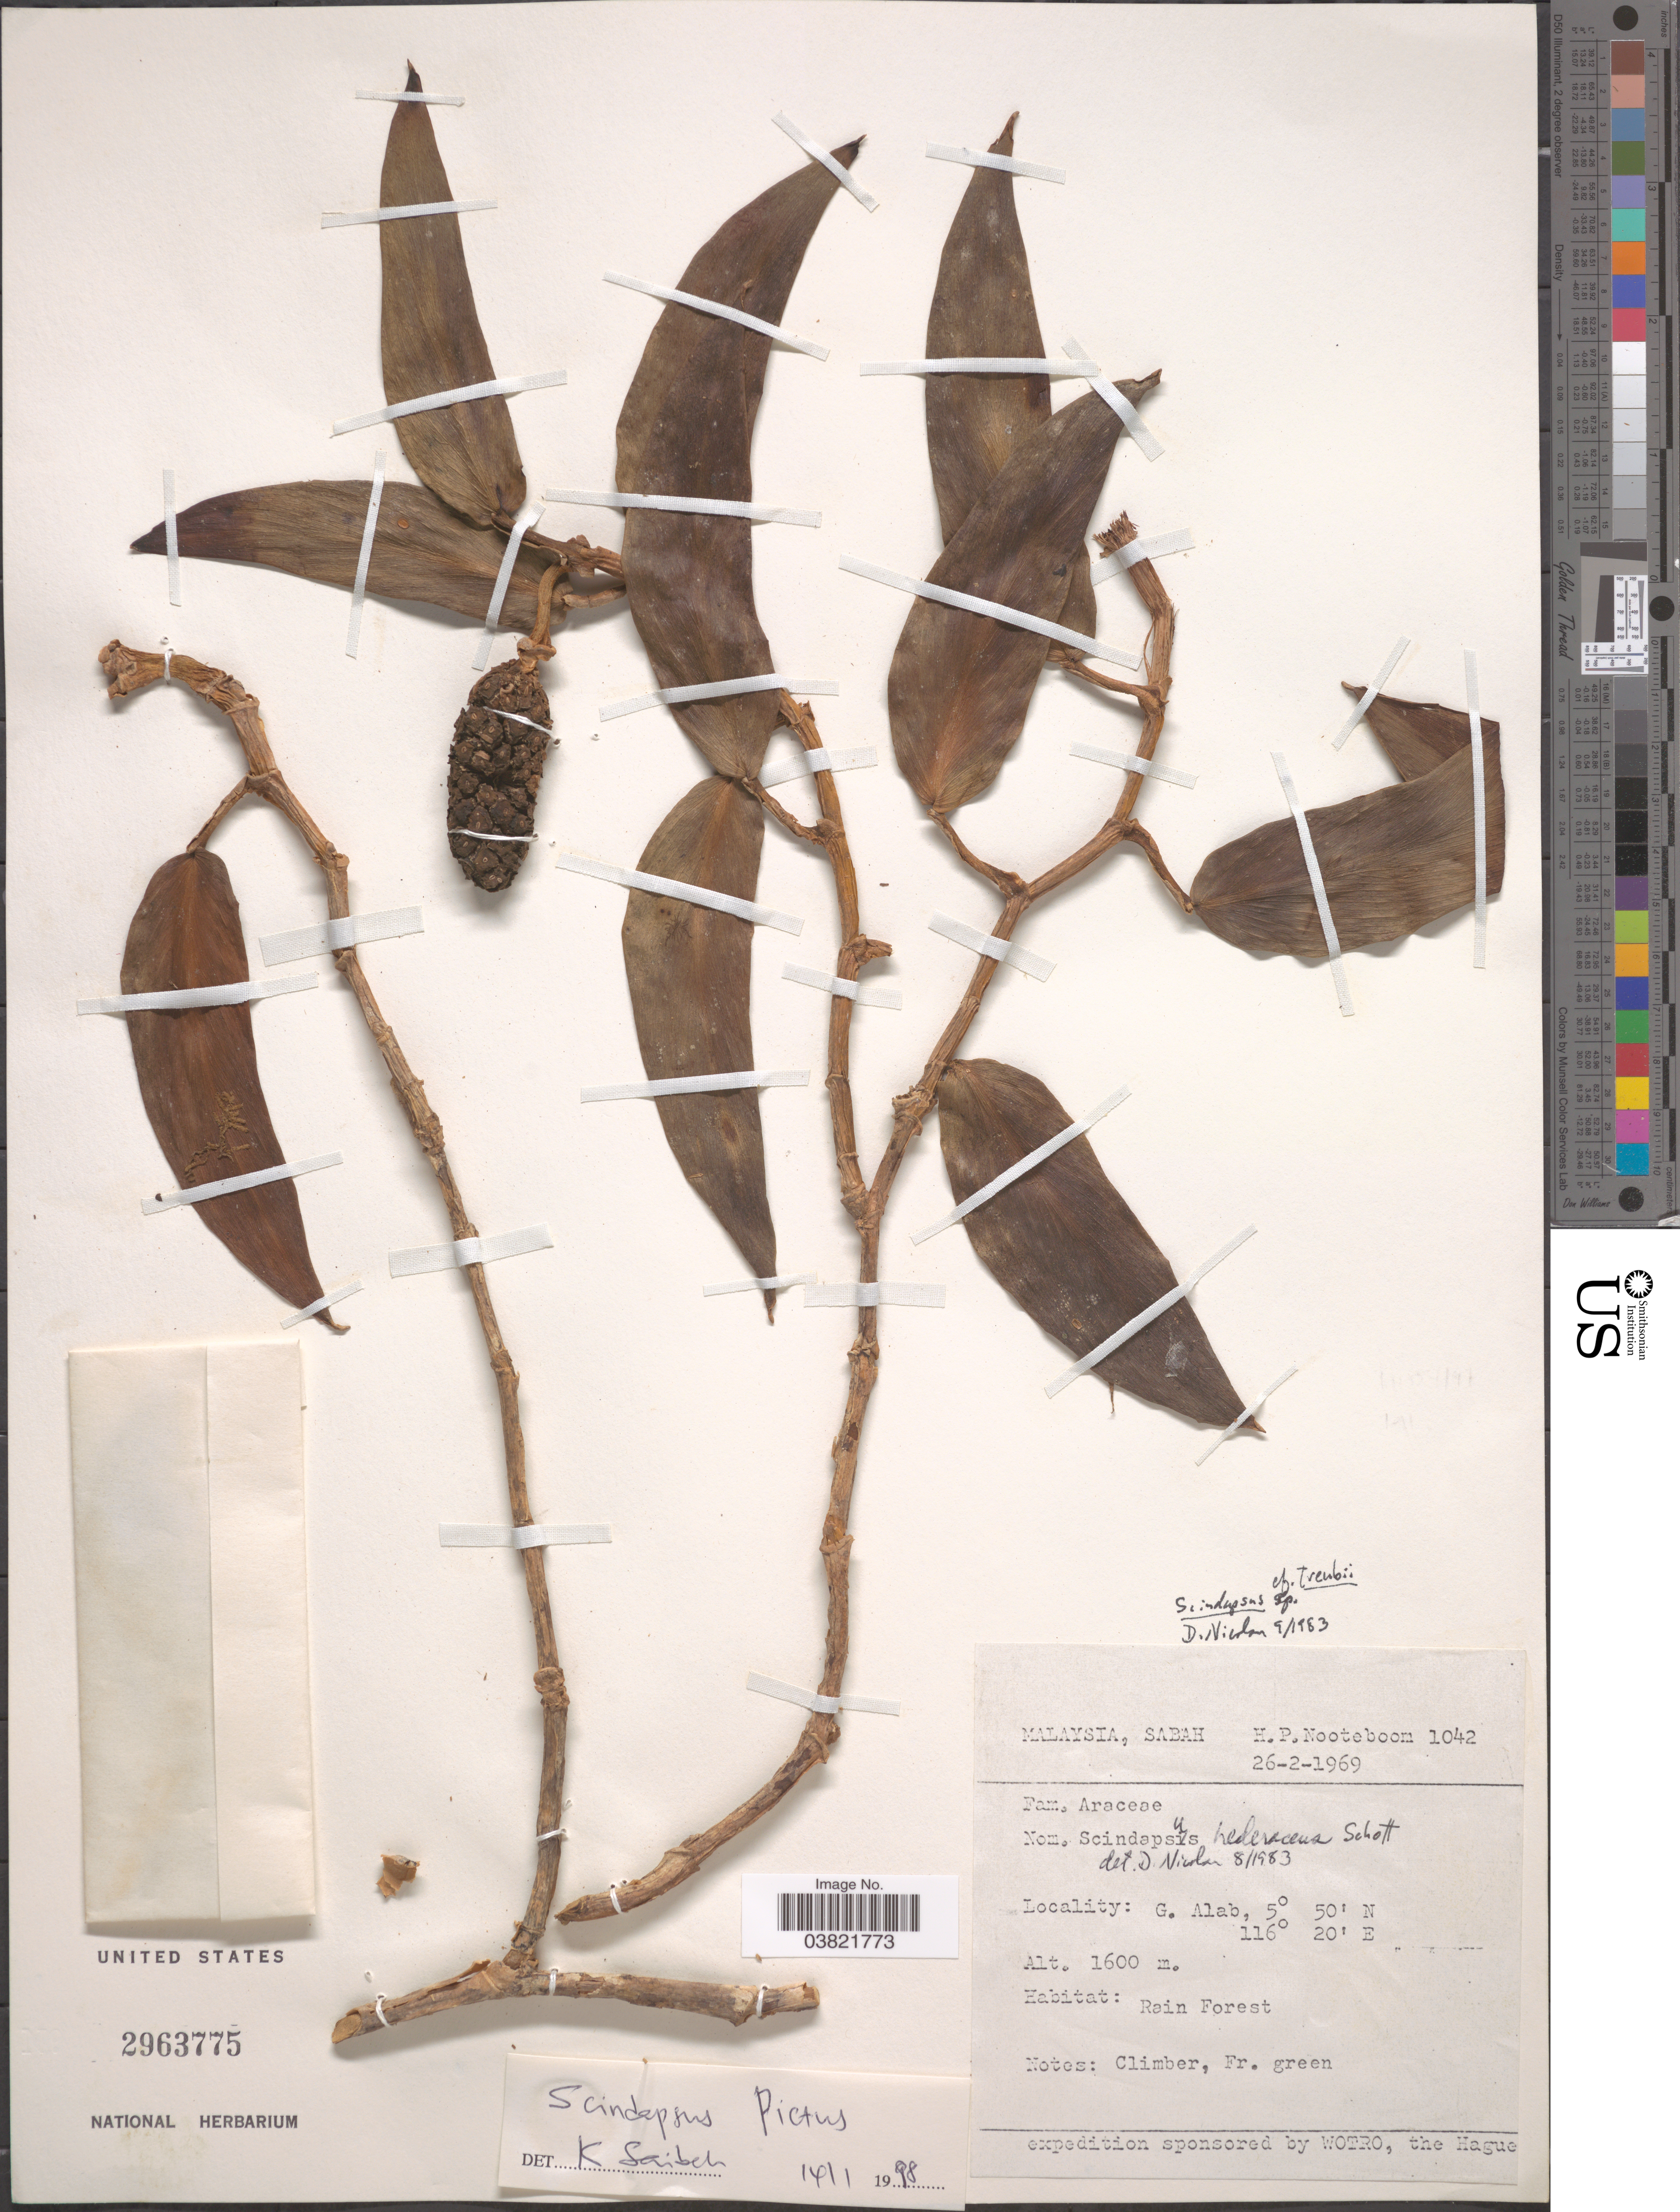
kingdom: Plantae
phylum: Tracheophyta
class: Liliopsida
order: Alismatales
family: Araceae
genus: Scindapsus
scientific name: Scindapsus pictus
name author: Hassk.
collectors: H. P. Nooteboom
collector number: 1042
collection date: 1969-02-26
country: Malaysia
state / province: Sabah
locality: G. Alab.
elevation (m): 1600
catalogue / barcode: US 2963775